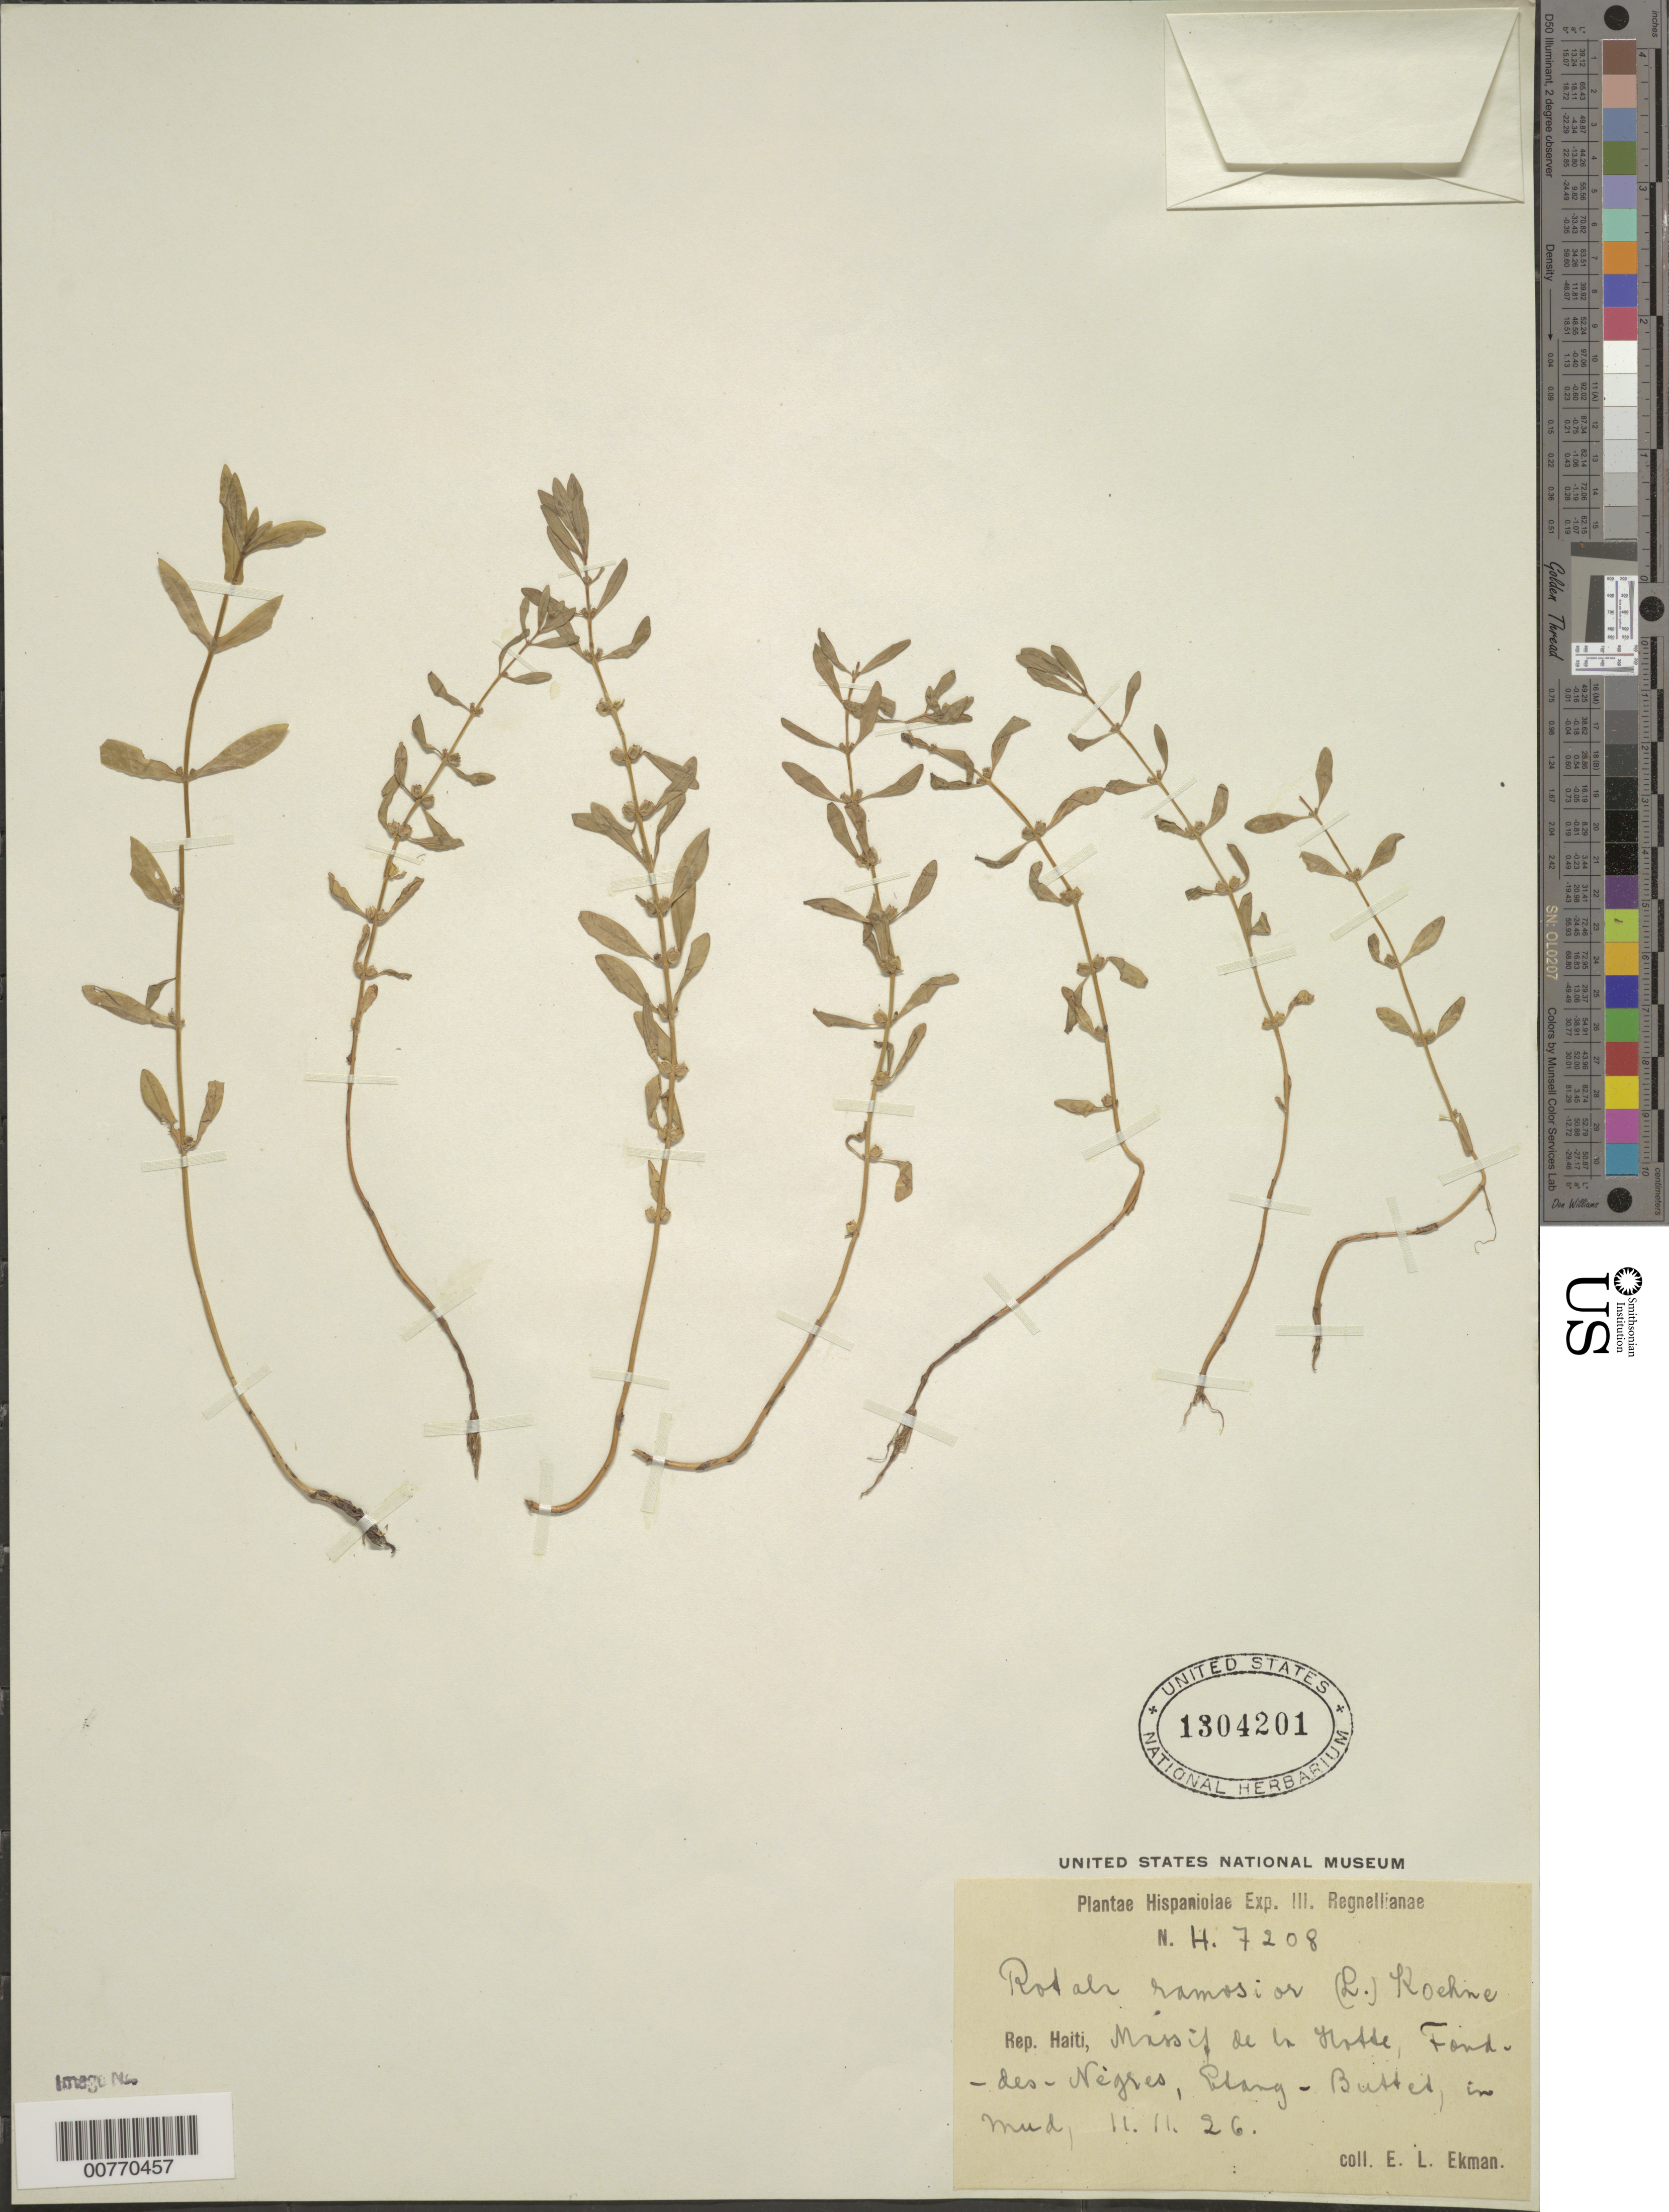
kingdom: Plantae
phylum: Tracheophyta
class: Magnoliopsida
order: Myrtales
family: Lythraceae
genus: Rotala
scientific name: Rotala ramosior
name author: (L.) Koehne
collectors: E. L. Ekman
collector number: H 7208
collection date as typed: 11 Nov 1926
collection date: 1926-11-11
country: Haiti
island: Hispaniola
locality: Massif de la Hotte, Fond-des-Nègres, Clang-Buttet.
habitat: In mud.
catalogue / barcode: US 1304201